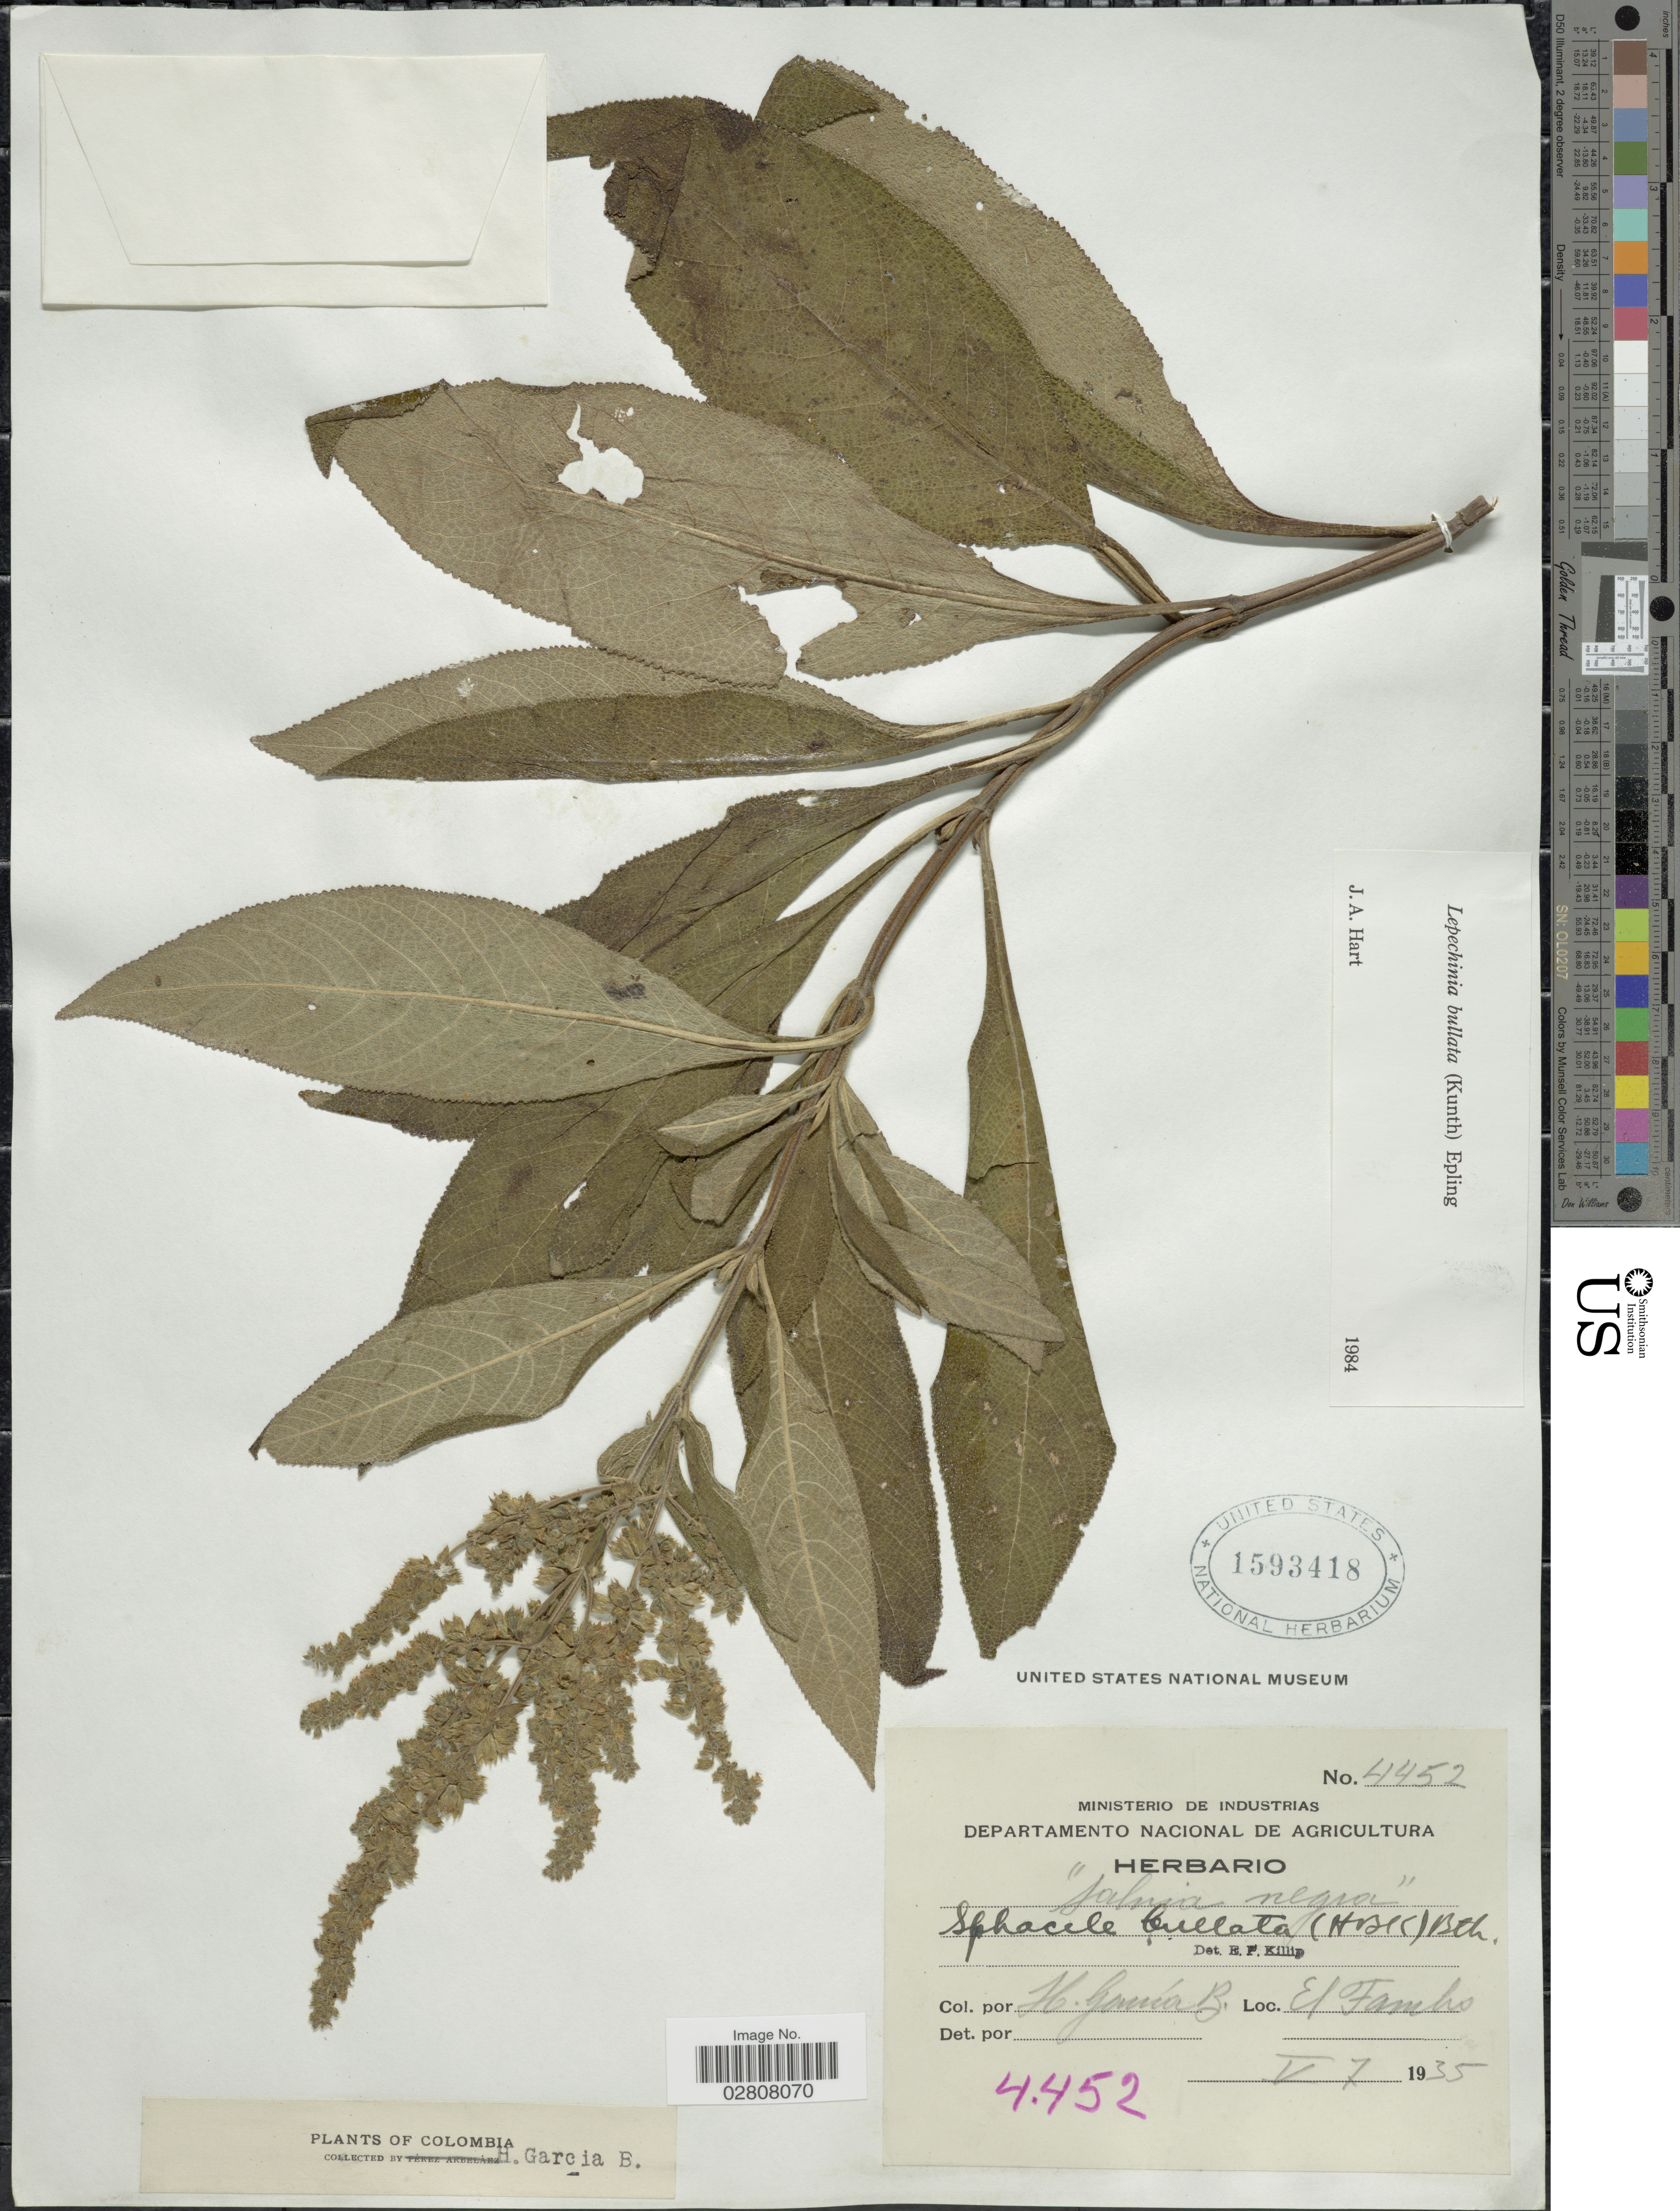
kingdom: Plantae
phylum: Tracheophyta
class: Magnoliopsida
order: Lamiales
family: Lamiaceae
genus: Lepechinia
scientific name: Lepechinia bullata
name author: (Kunth) Epling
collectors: H. García Barriga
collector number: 4452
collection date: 1935-05-07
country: Colombia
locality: El Tambo.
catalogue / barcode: US 1593418